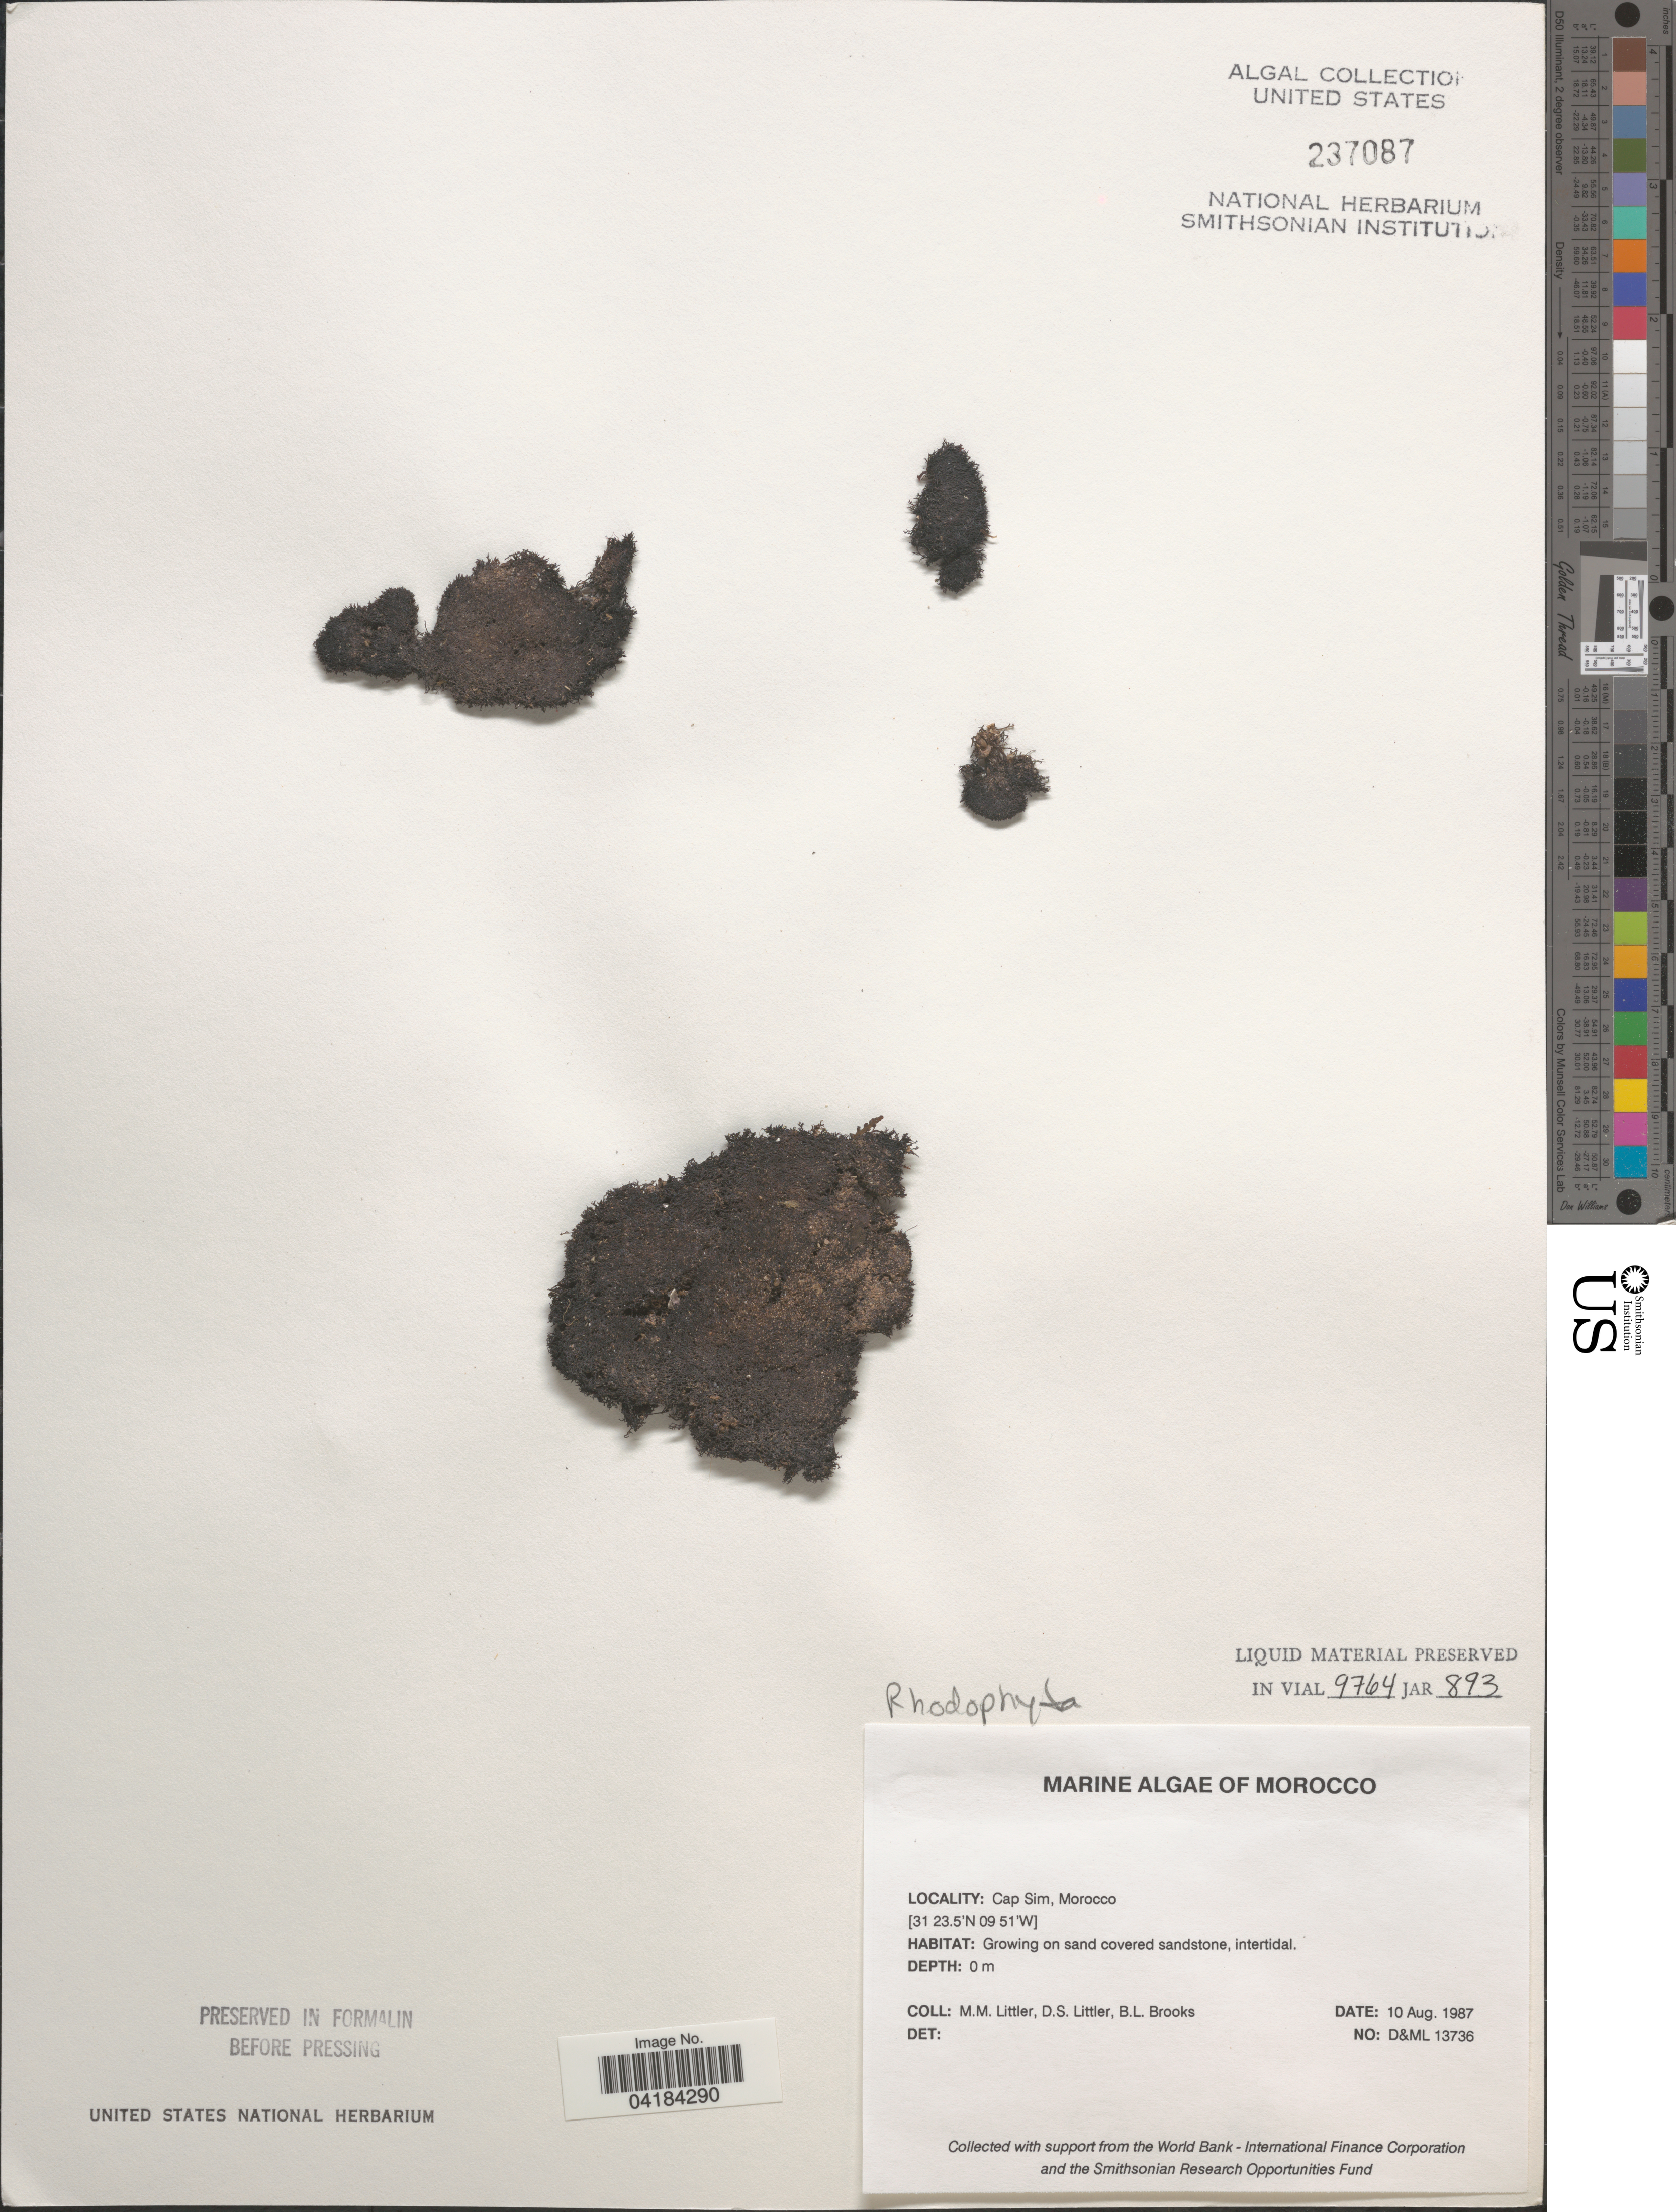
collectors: D. S. Littler & B. Brooks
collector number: D&ML13736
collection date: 1987-08-10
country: Morocco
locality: Cap Sim.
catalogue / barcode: US 237087